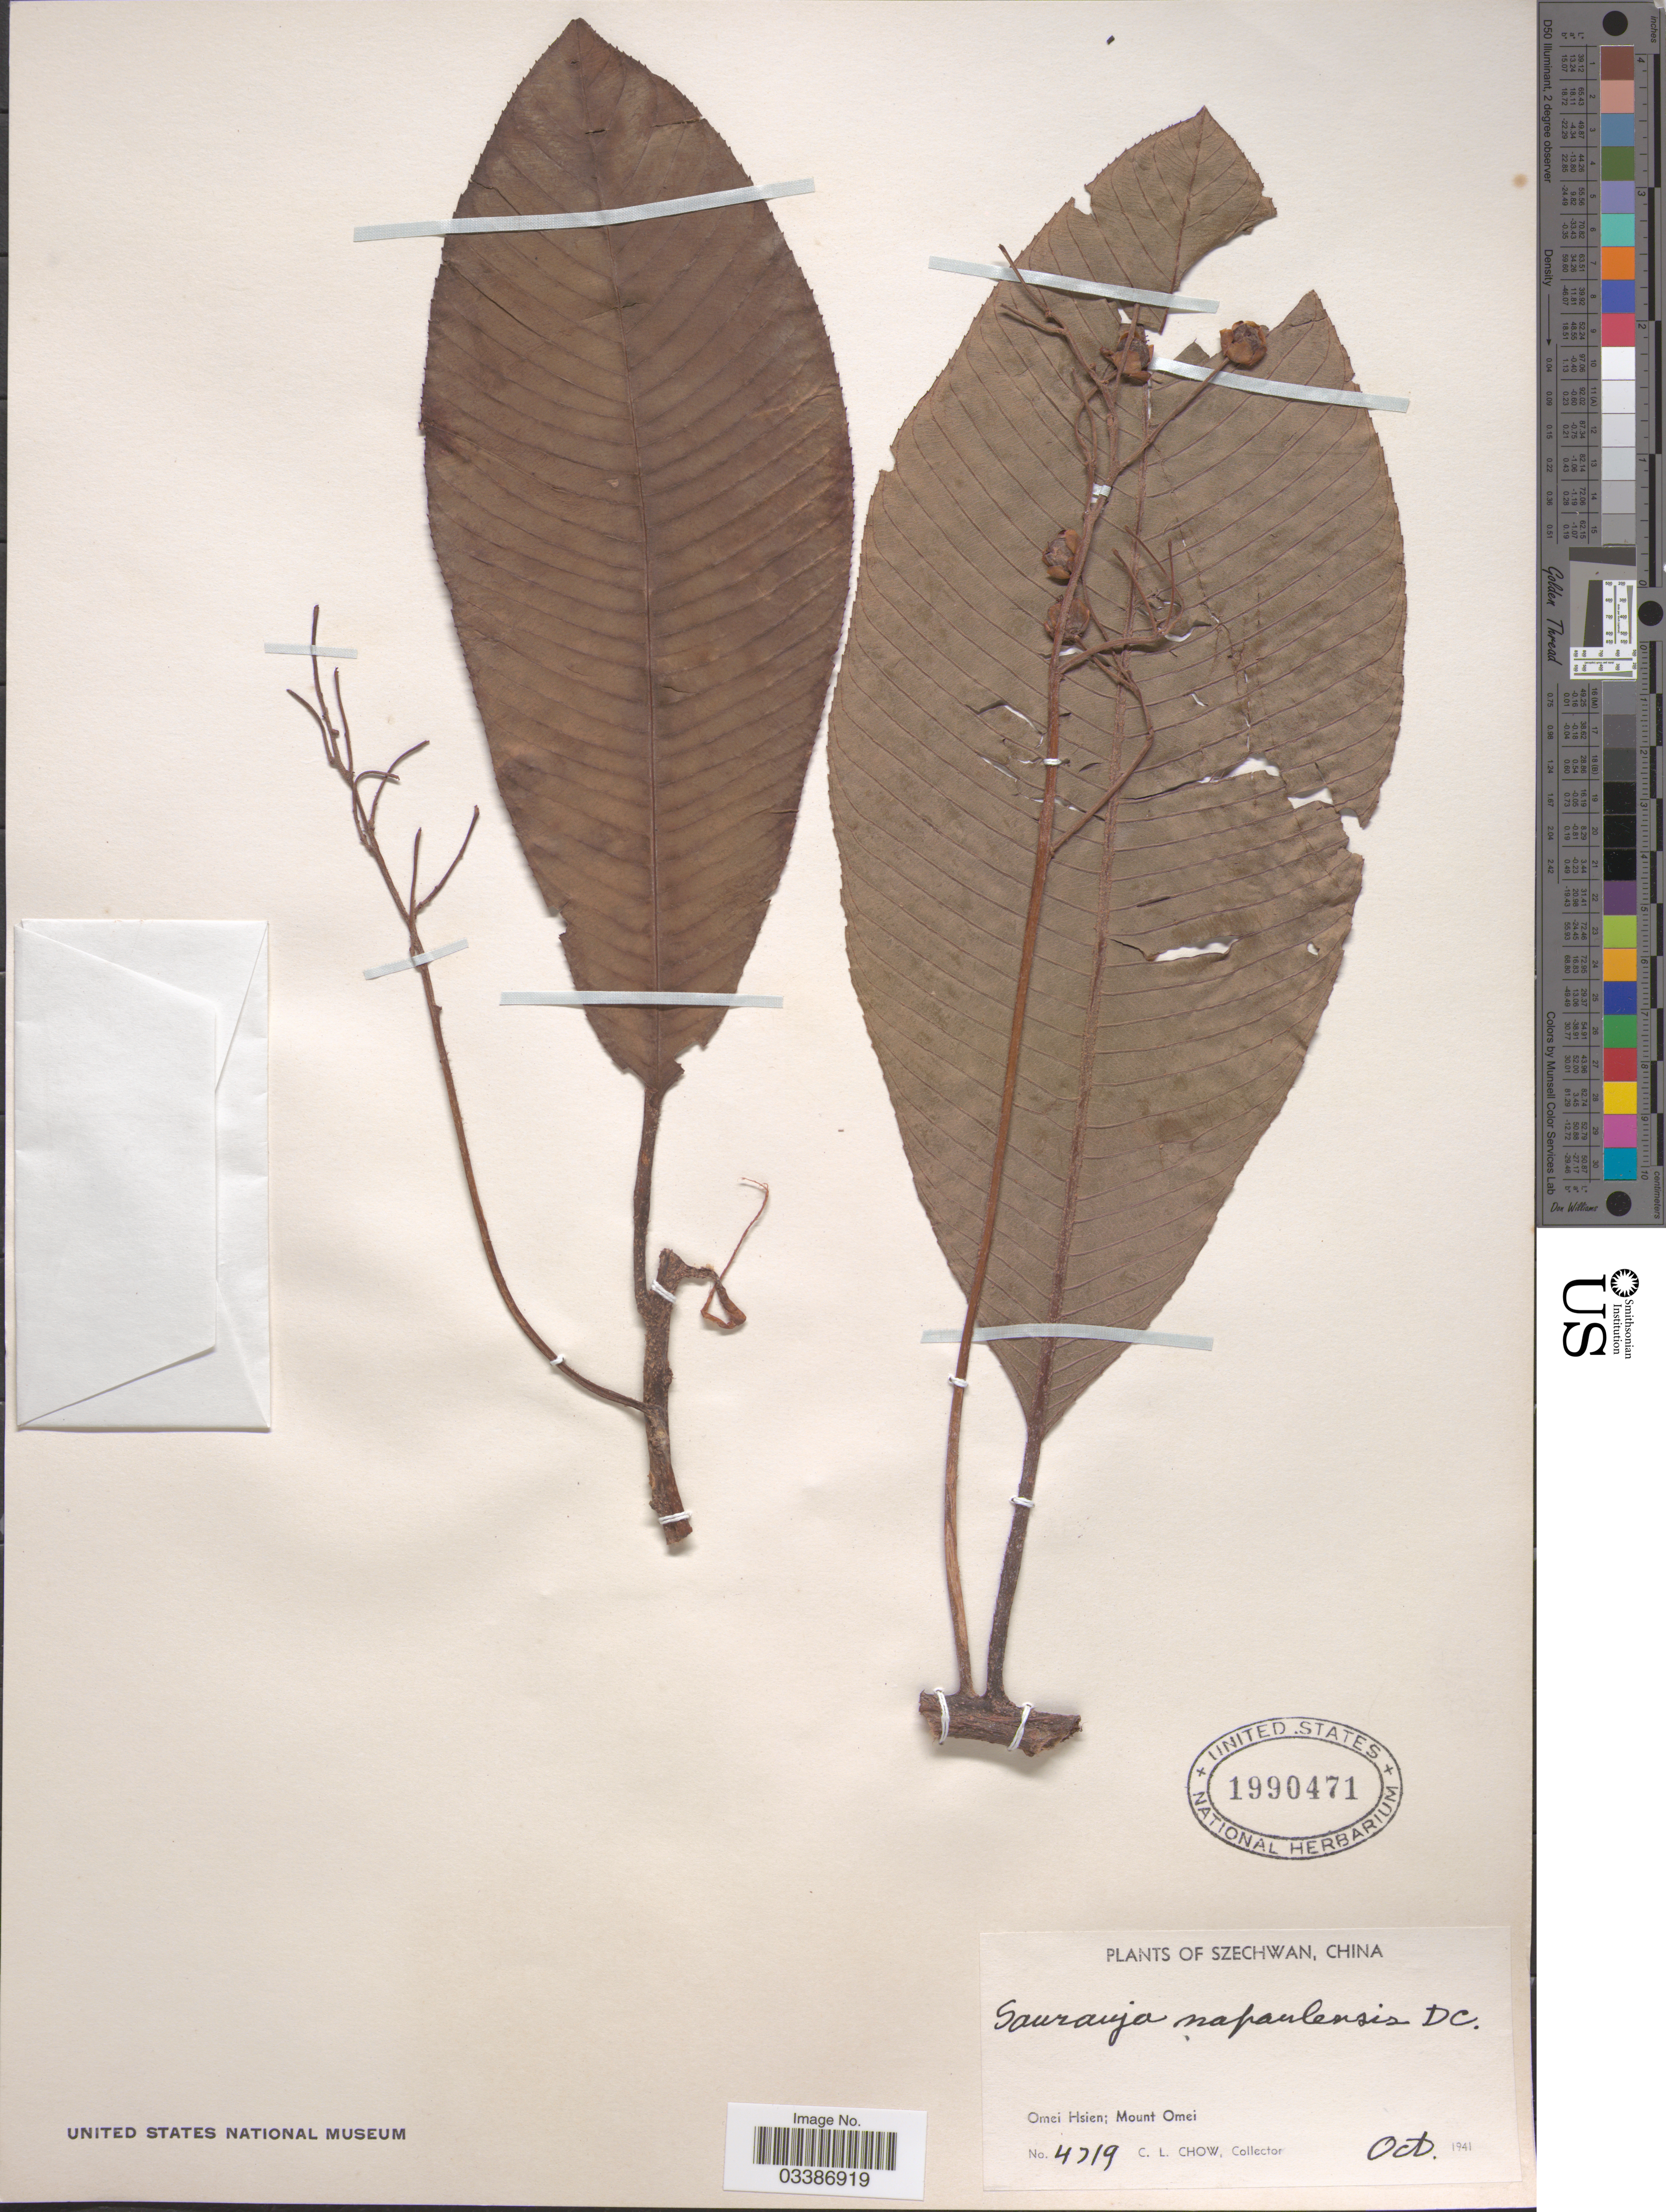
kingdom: Plantae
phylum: Tracheophyta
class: Magnoliopsida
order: Ericales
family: Actinidiaceae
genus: Saurauia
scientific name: Saurauia napaulensis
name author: DC.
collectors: C. Chow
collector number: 4719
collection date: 1941-10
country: China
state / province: Sichuan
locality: Szechwan. Omei Hsien; Mount Omei.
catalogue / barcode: US 1990471